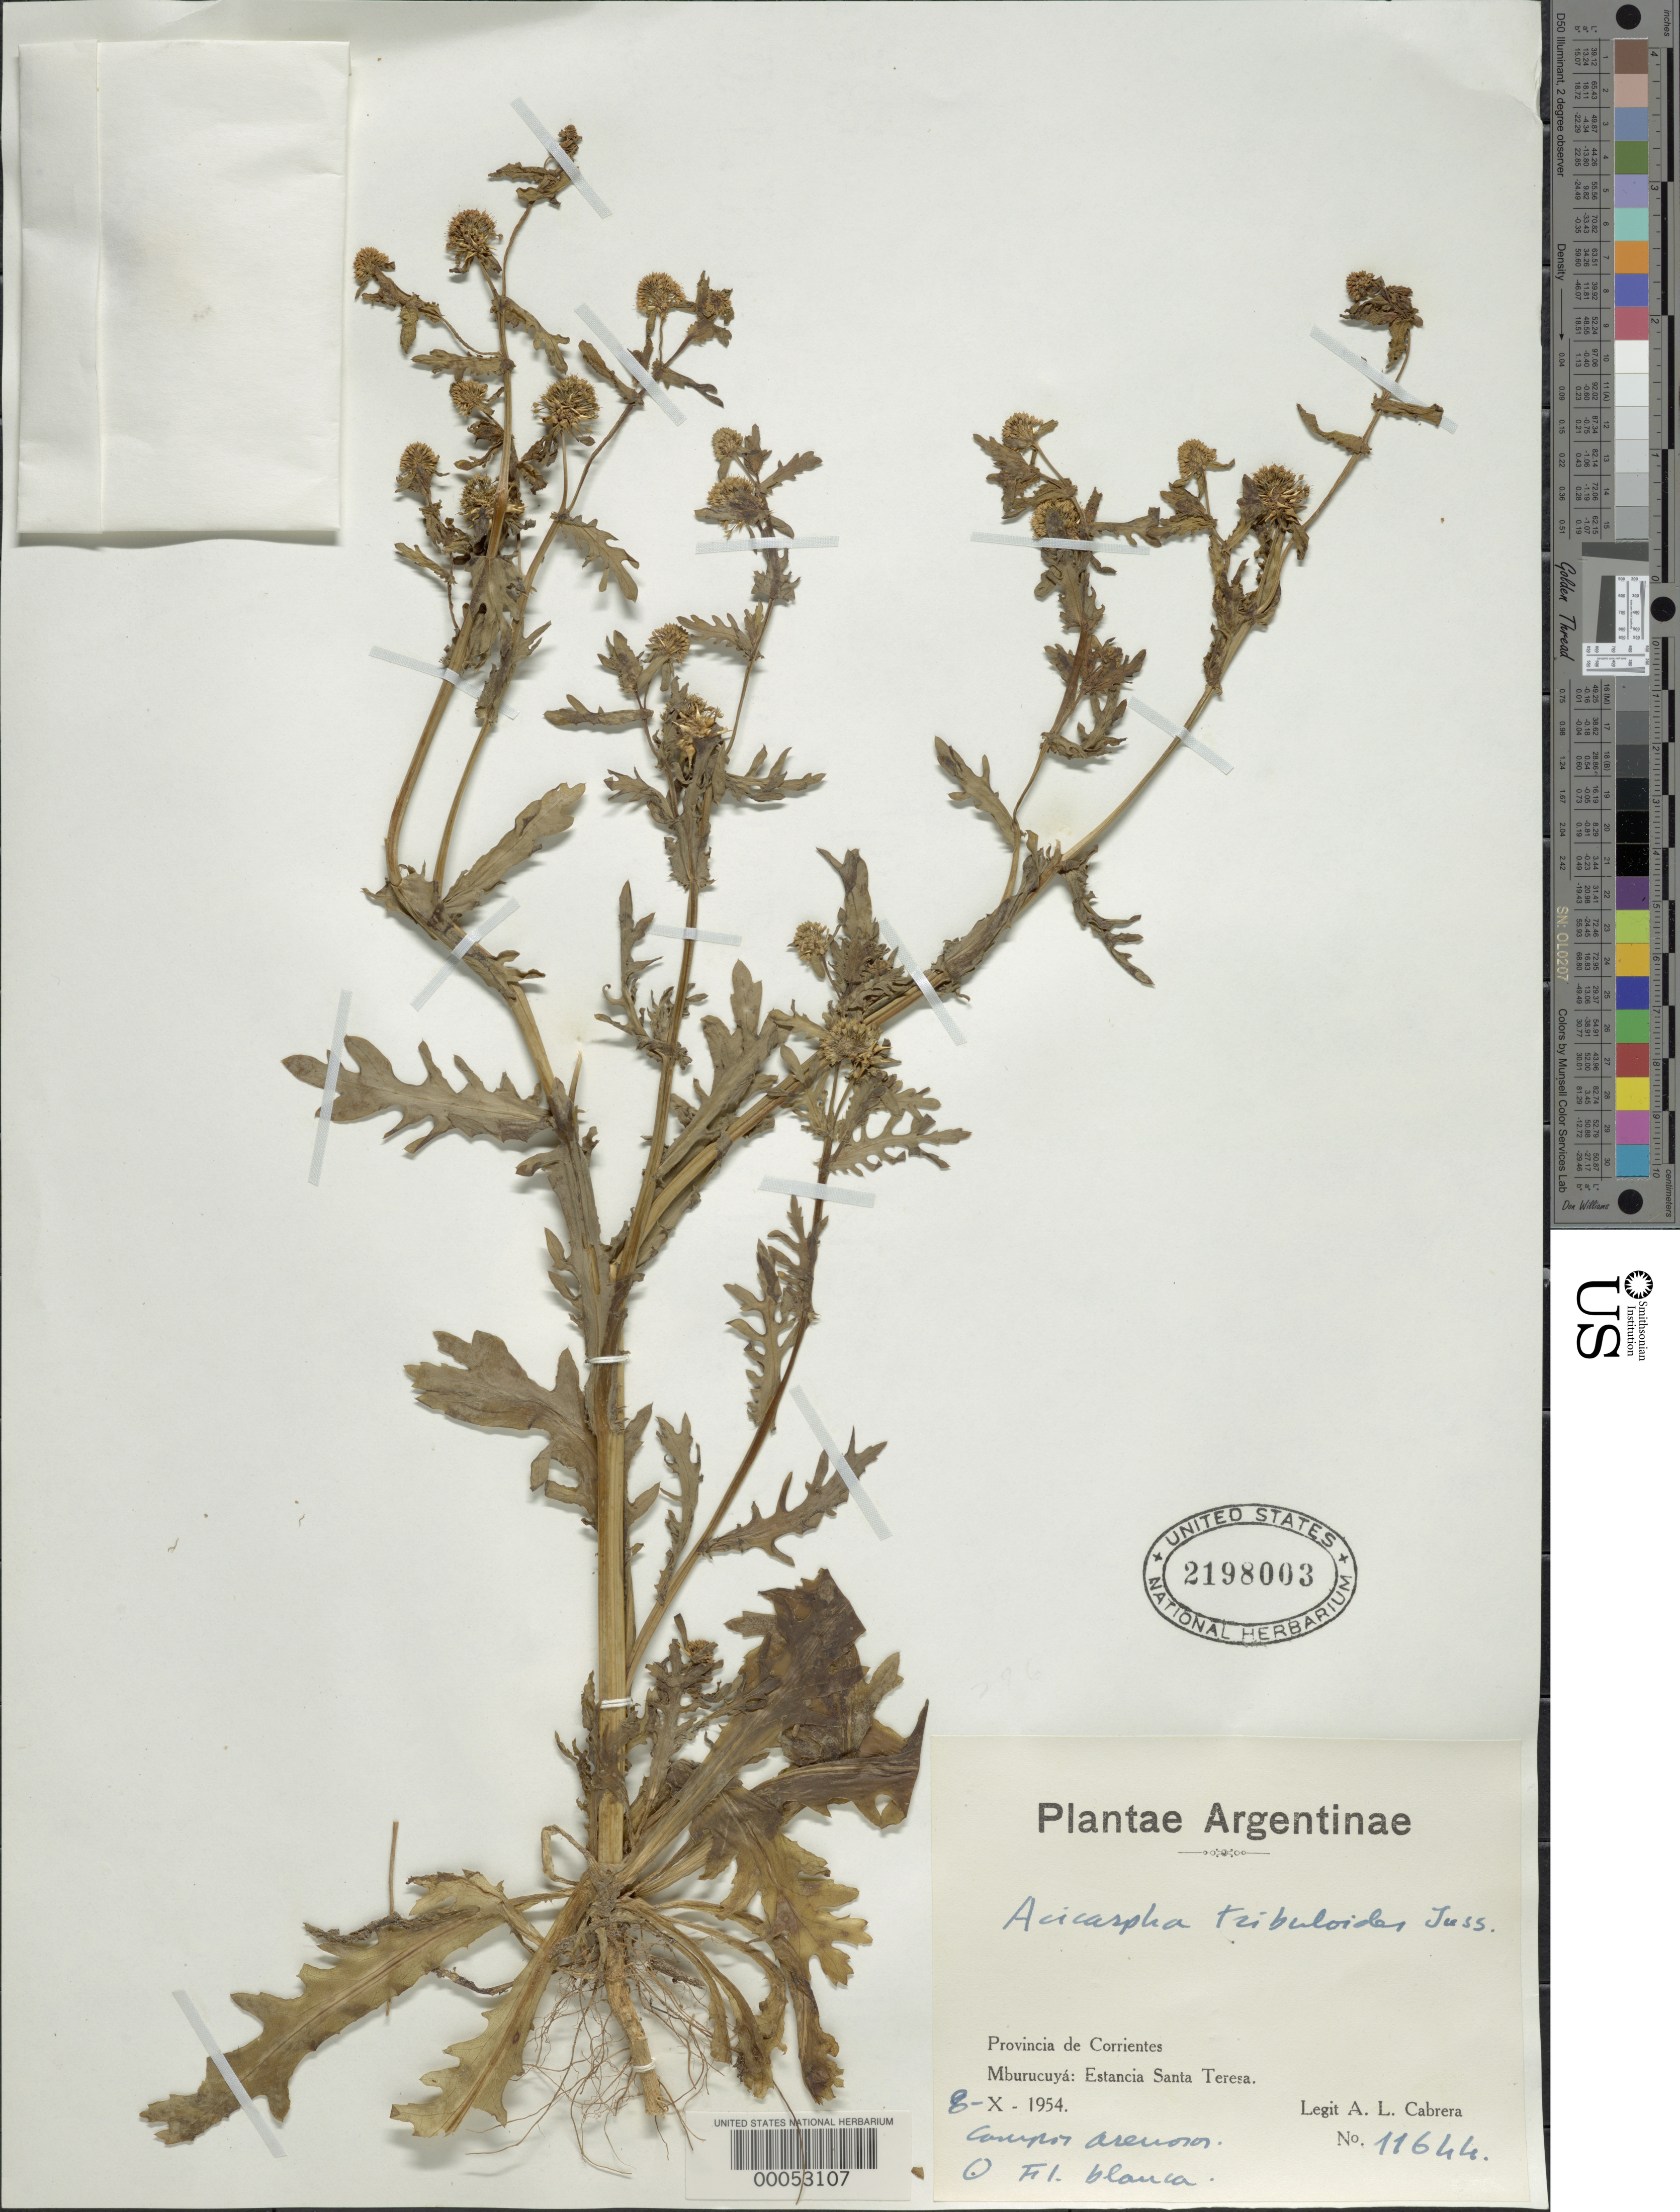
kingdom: Plantae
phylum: Tracheophyta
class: Magnoliopsida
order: Asterales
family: Calyceraceae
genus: Acicarpha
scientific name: Acicarpha tribuloides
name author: Juss.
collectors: A. L. Cabrera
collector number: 11644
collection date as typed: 08 Oct 1954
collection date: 1954-10-08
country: Argentina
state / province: Corrientes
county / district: Mburucuyá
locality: Santa Teresa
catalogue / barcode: US 2198003